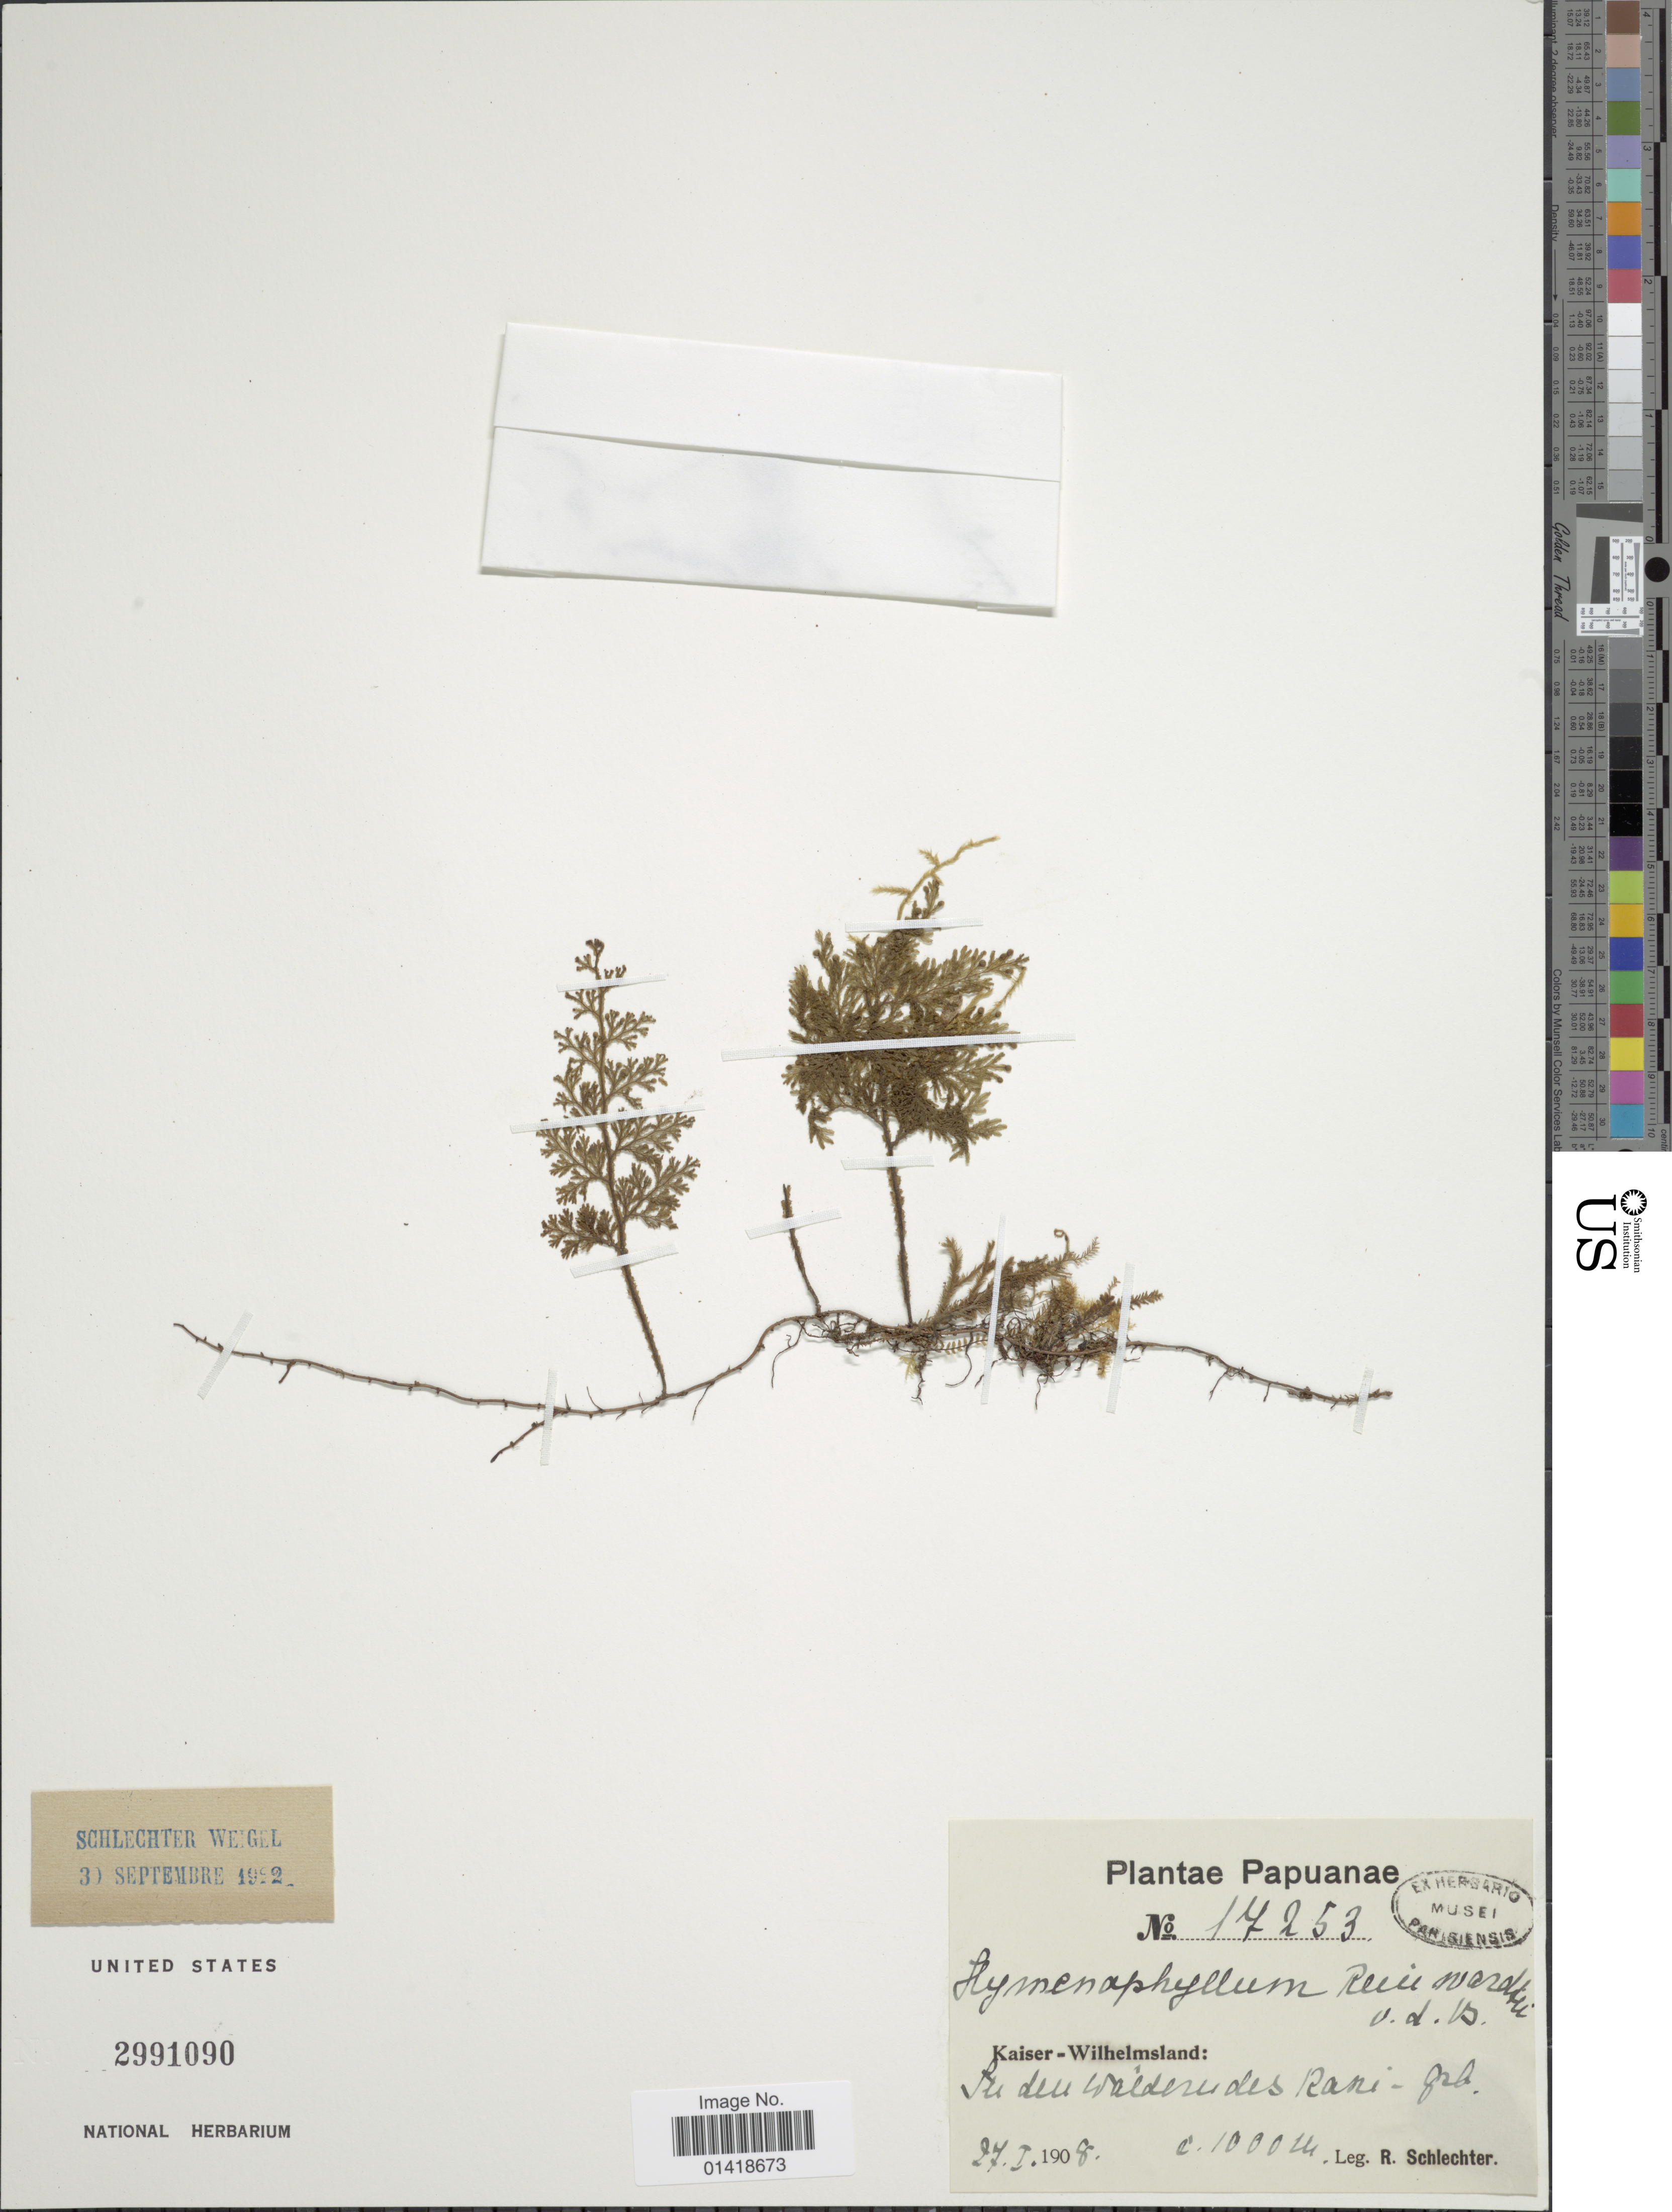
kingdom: Plantae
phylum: Tracheophyta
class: Polypodiopsida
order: Hymenophyllales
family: Hymenophyllaceae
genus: Hymenophyllum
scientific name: Hymenophyllum reinwardtii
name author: Bosch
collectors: F. R. R. Schlechter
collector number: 17253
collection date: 1908-01-27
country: Papua New Guinea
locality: Papuanae. Kaiser-Wilhemsland: In den Wäldern des Kani-geb.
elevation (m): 1000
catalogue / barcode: US 2991090